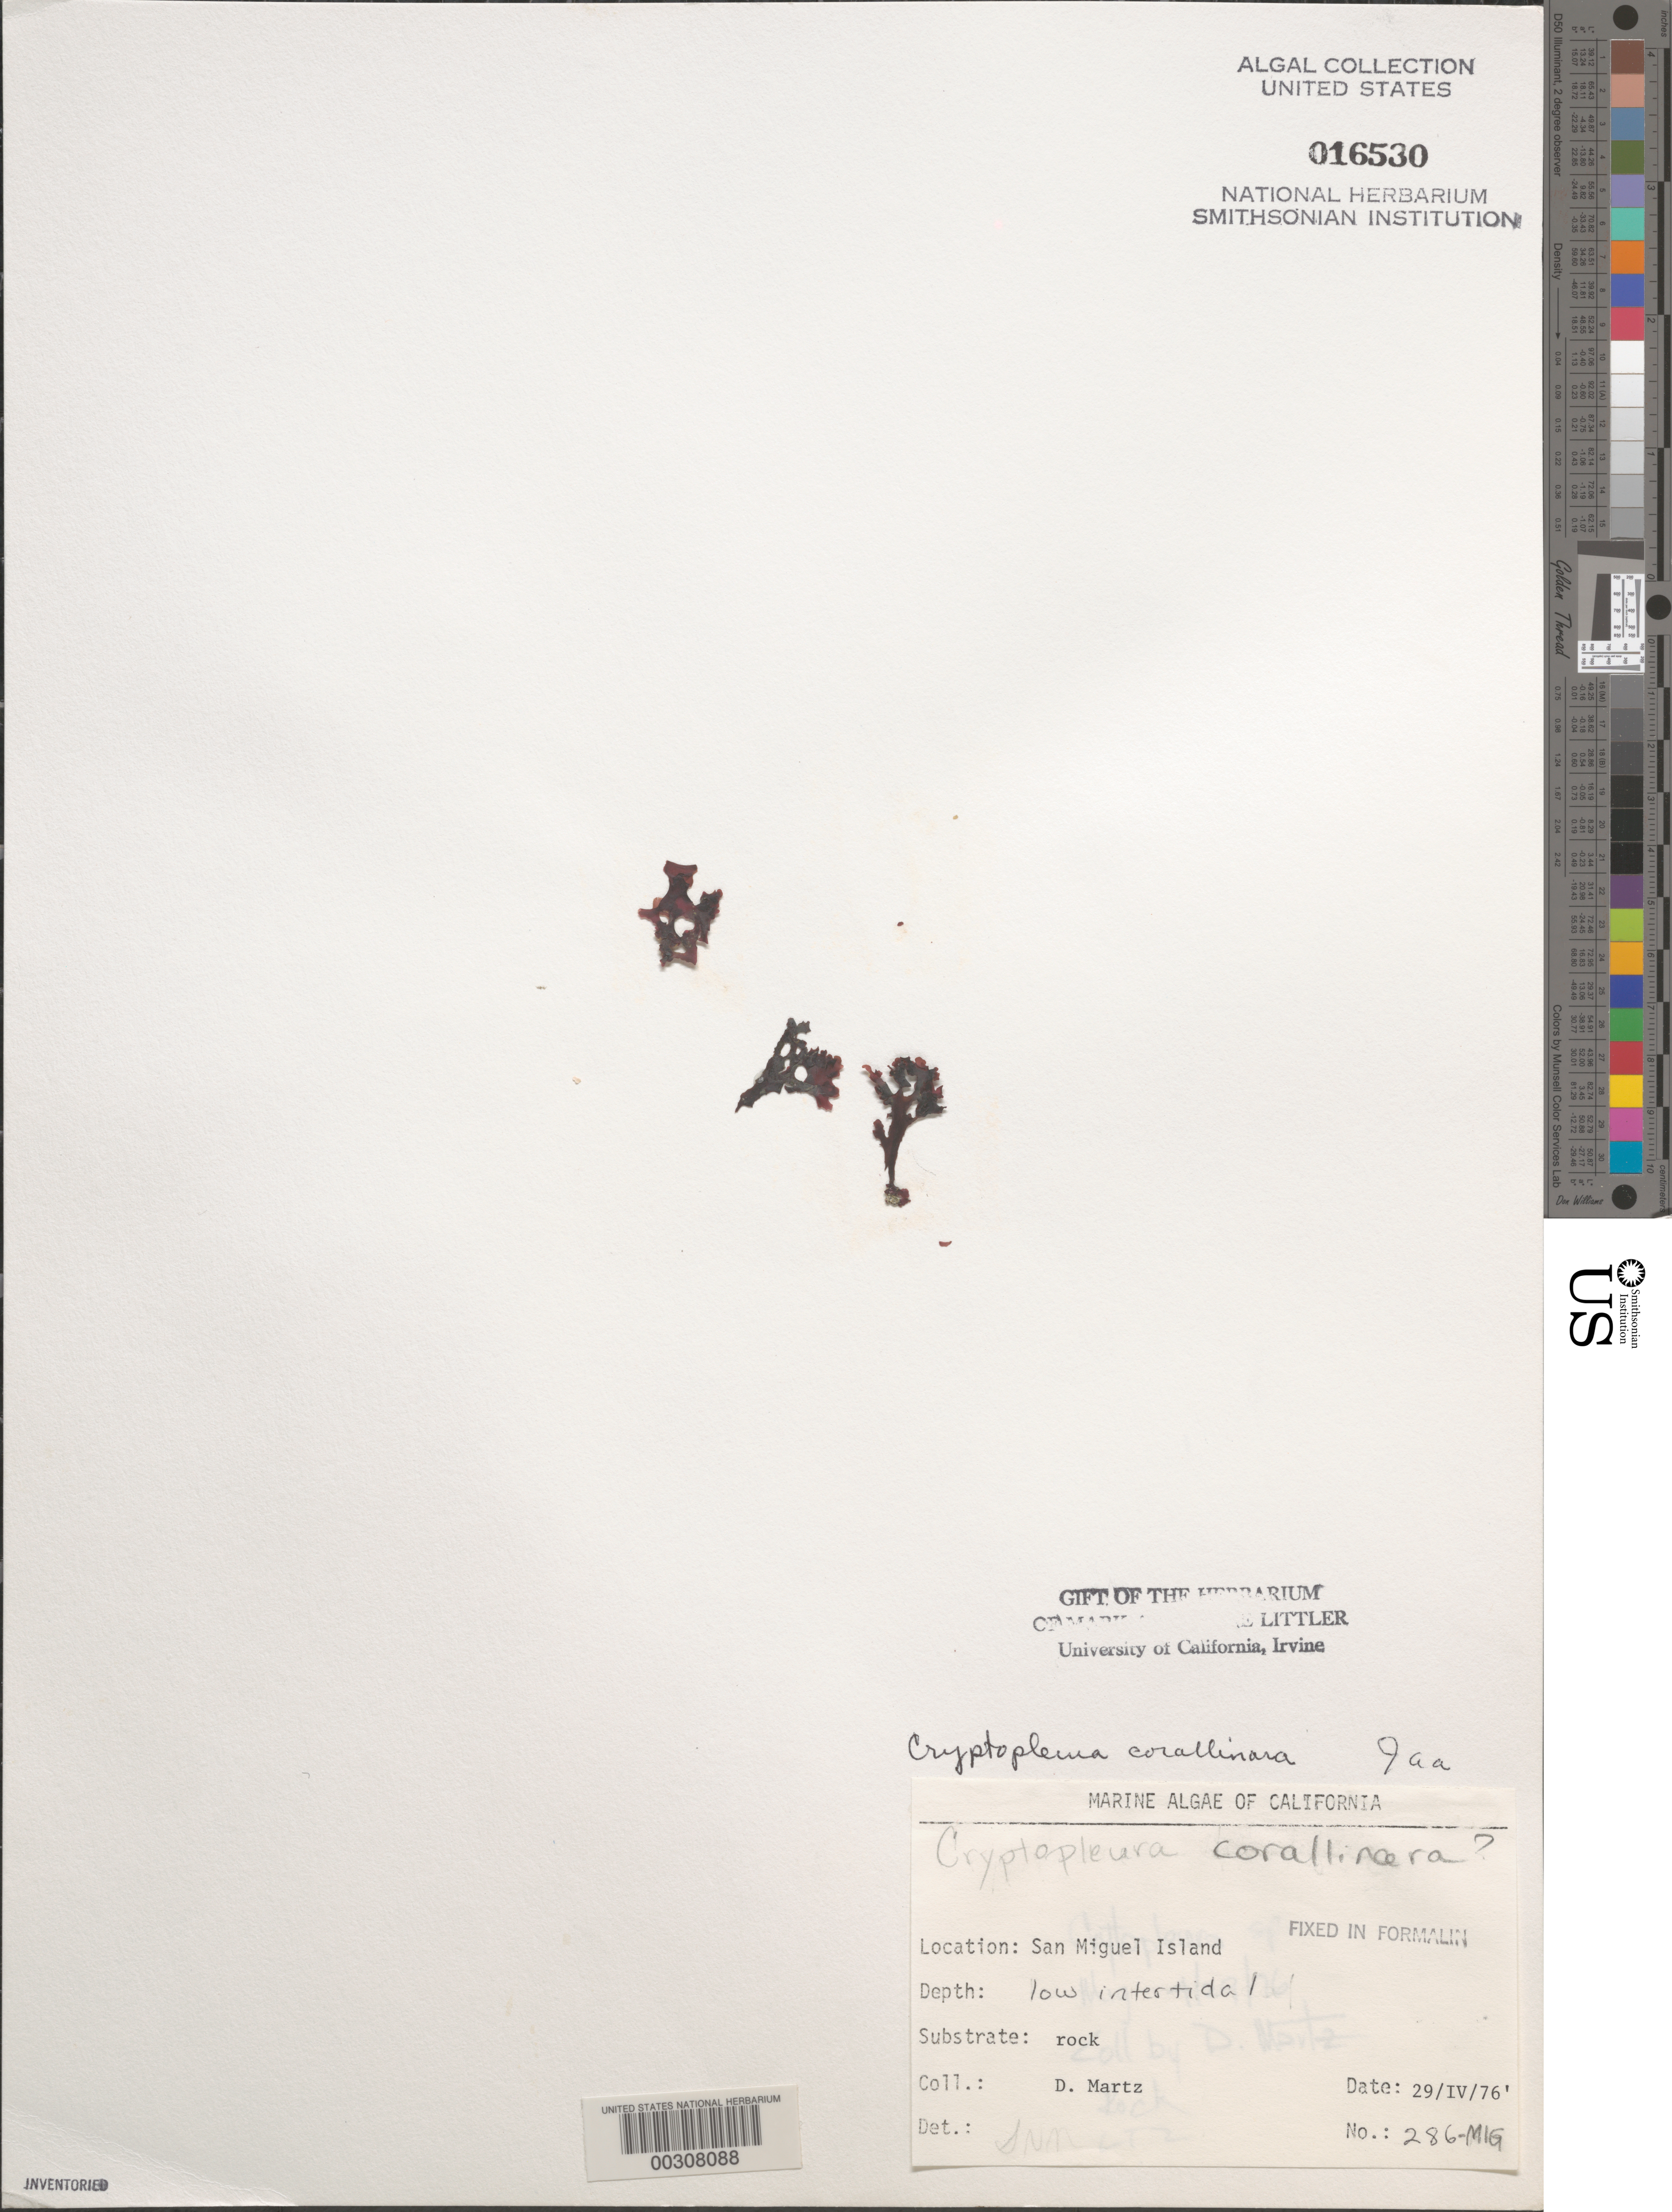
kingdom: Plantae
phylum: Rhodophyta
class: Florideophyceae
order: Ceramiales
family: Delesseriaceae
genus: Cryptopleura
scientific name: Cryptopleura corallinara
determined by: Murray, S. N.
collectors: D. Martz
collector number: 286-mig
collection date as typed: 29 Apr 1976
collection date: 1976-04-29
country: United States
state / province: California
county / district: Santa Barbara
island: San Miguel Island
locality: Cuyler Harbor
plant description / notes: BLM-SOCALBIGHT Rocky Intertidal Survey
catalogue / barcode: US 16530